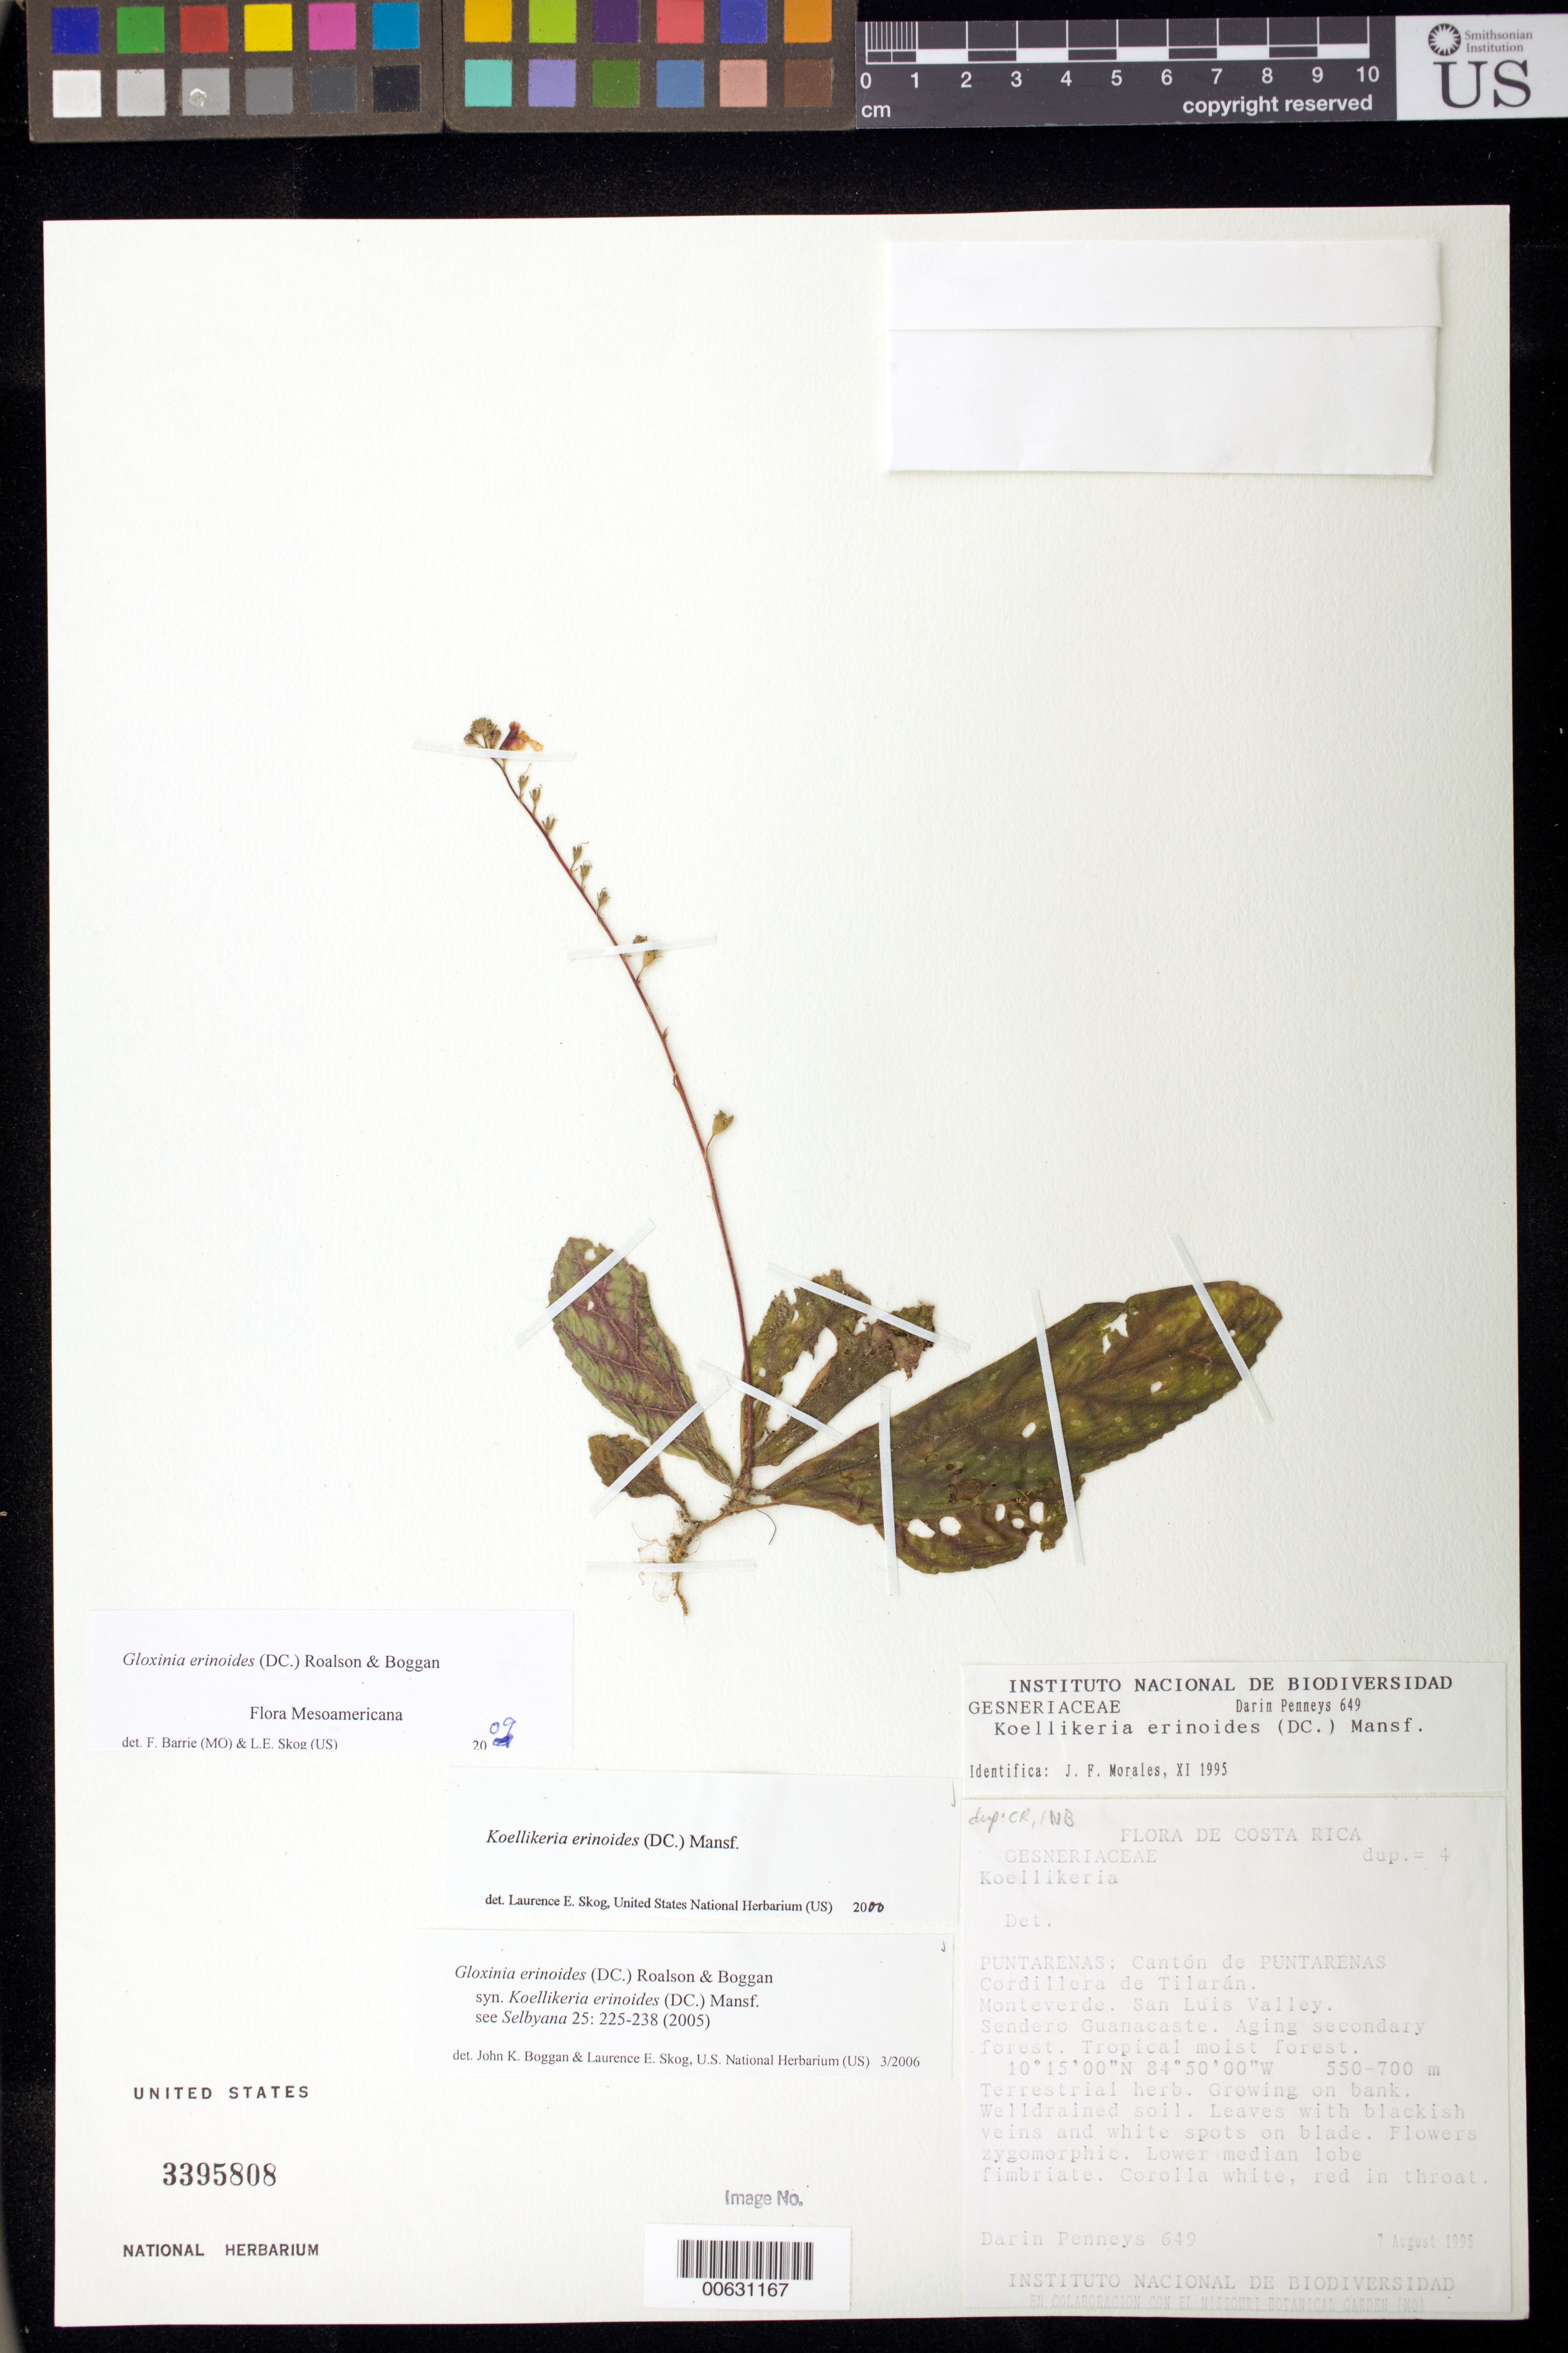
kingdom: Plantae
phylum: Tracheophyta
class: Magnoliopsida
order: Lamiales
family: Gesneriaceae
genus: Gloxinia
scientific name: Gloxinia erinoides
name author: (DC.) Roalson & Boggan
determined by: Boggan, J. K.; Skog, L. E.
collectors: D. S. Penneys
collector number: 649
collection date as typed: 07 Aug 1995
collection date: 1995-08-07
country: Costa Rica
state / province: Puntarenas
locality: Cantón de Puntarenas, Cordillera de Tilarán, Monteverde, San Luis Valley, Sendero Guanacaste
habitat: Aging secondary forest; tropical moist forest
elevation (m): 550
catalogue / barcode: US 3395808